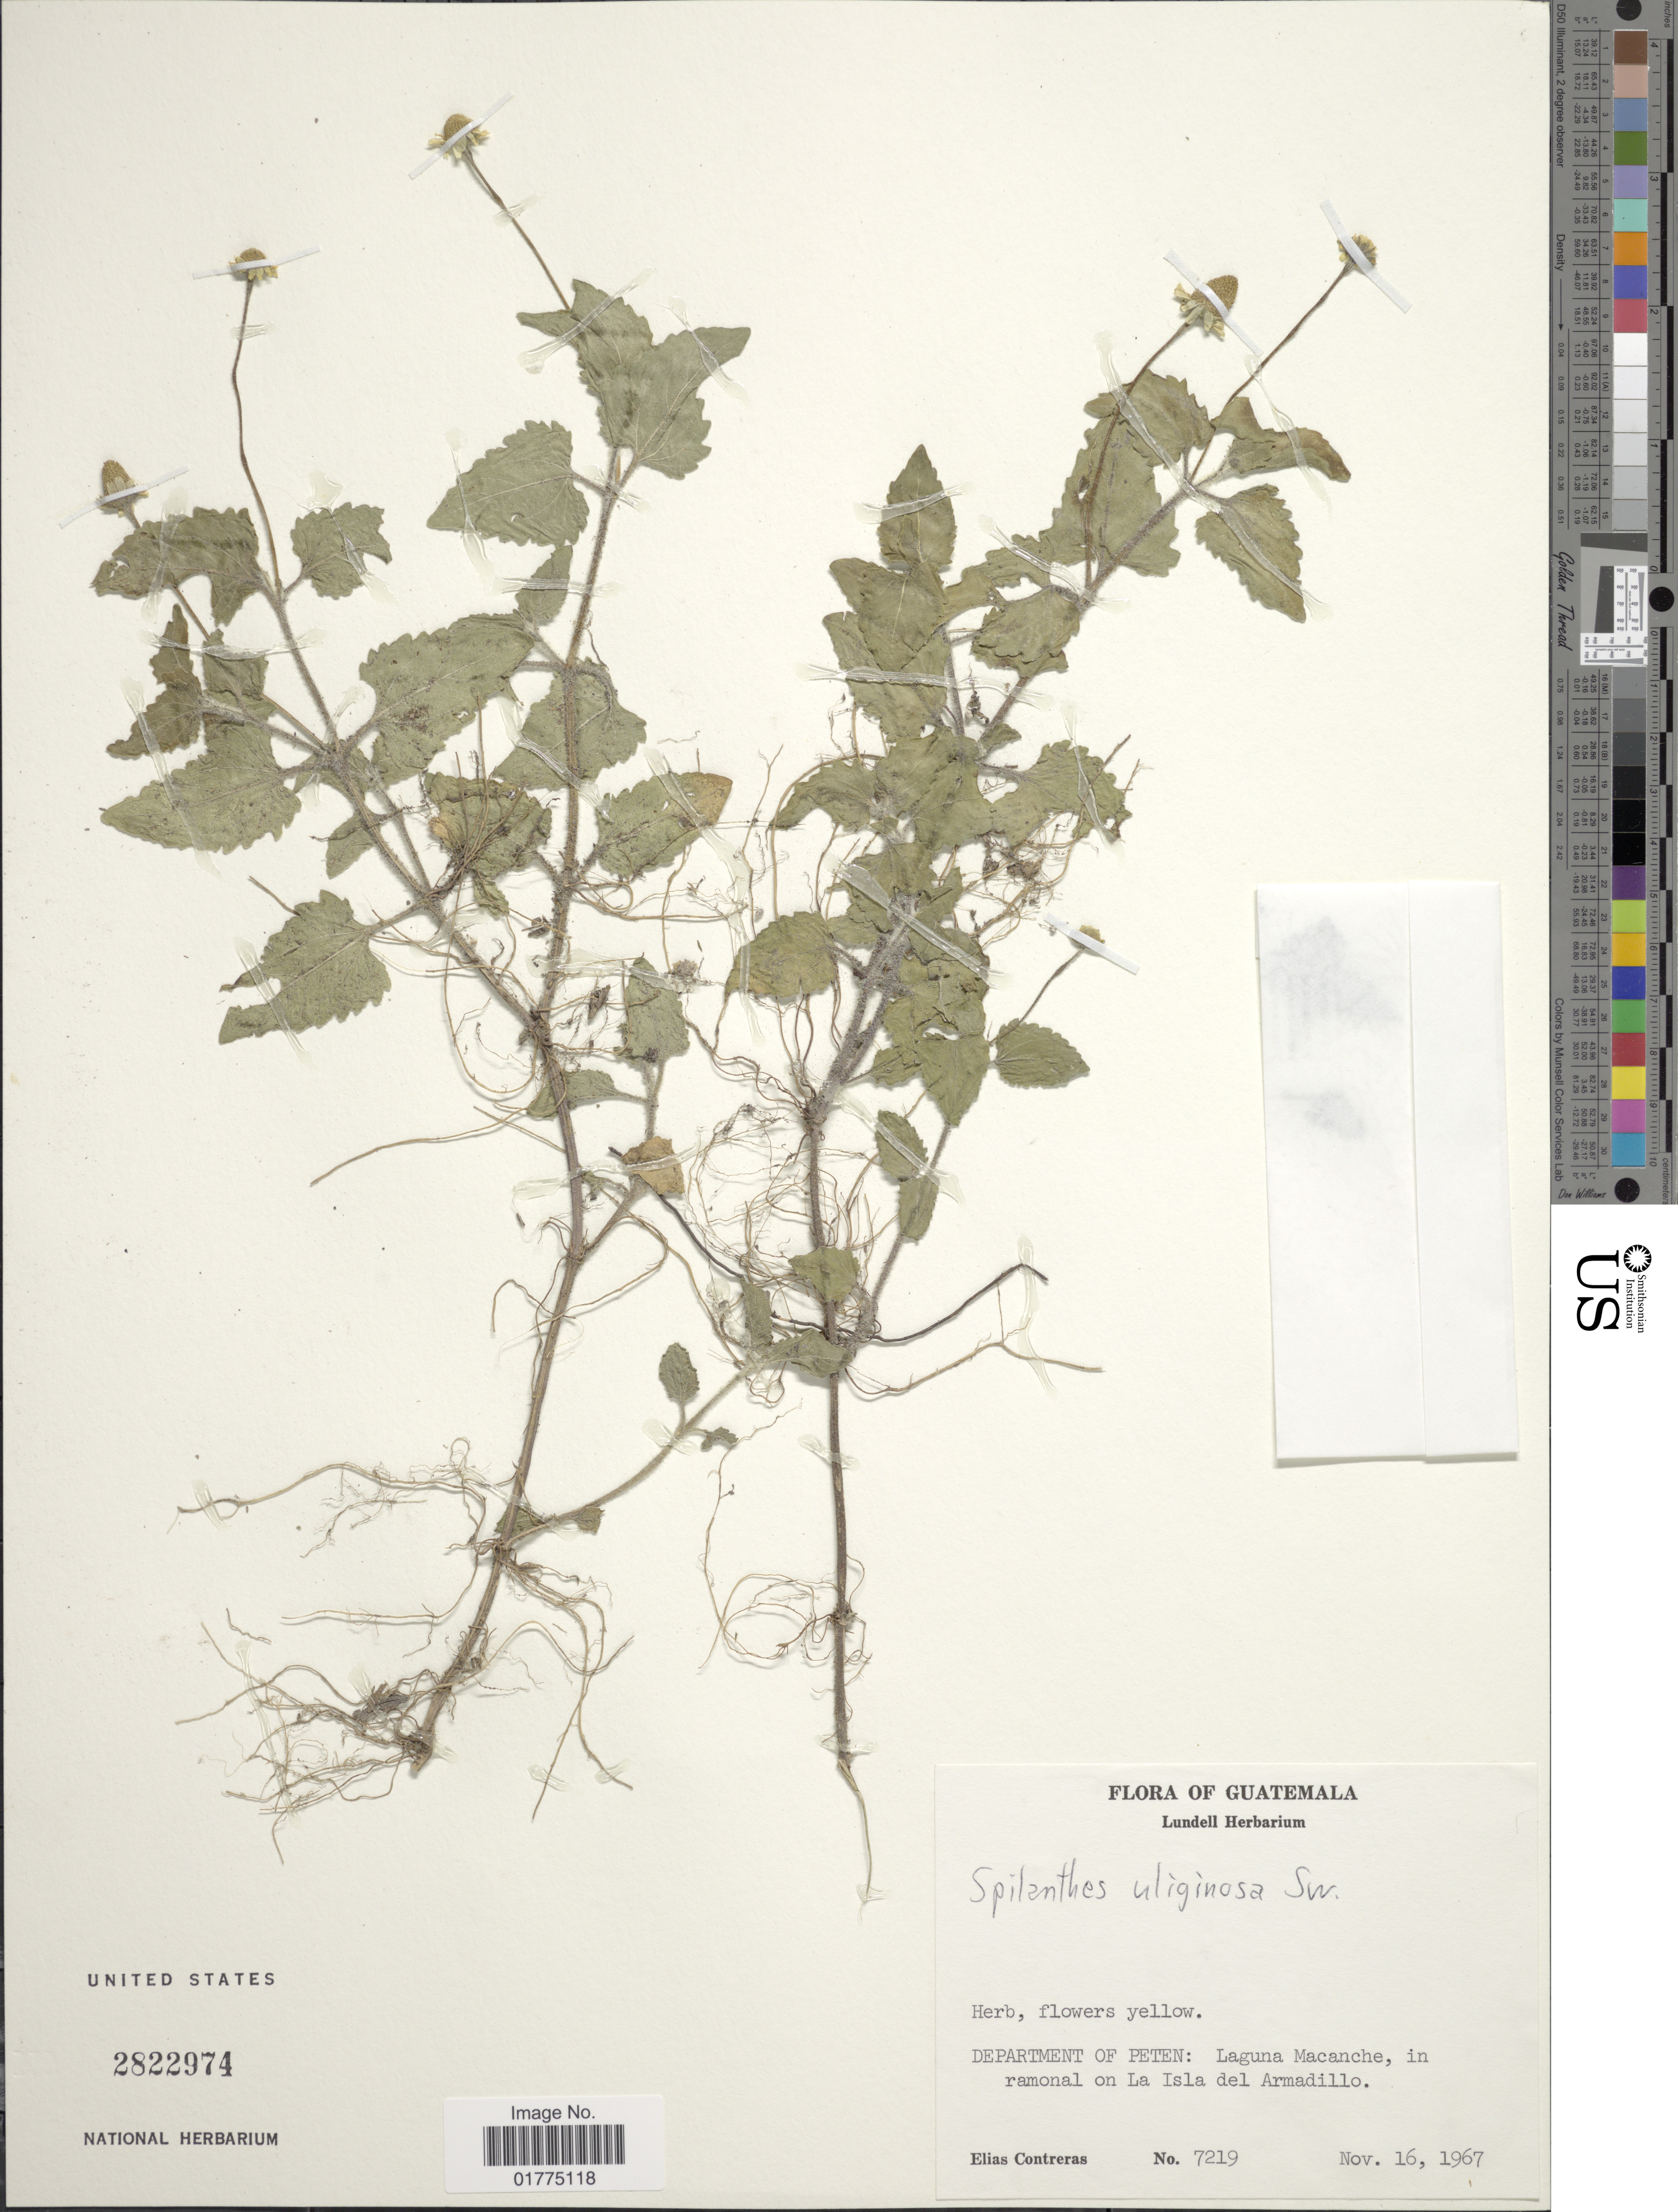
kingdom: Plantae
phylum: Tracheophyta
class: Magnoliopsida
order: Asterales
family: Asteraceae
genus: Acmella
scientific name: Acmella uliginosa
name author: (Sw.) Cass.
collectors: E. Contreras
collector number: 7219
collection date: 1967-11-16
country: Guatemala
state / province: El Petén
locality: Department of Peten: Laguna Macanche, in ramonal on La Isla del Armadillo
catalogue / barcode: US 2822974